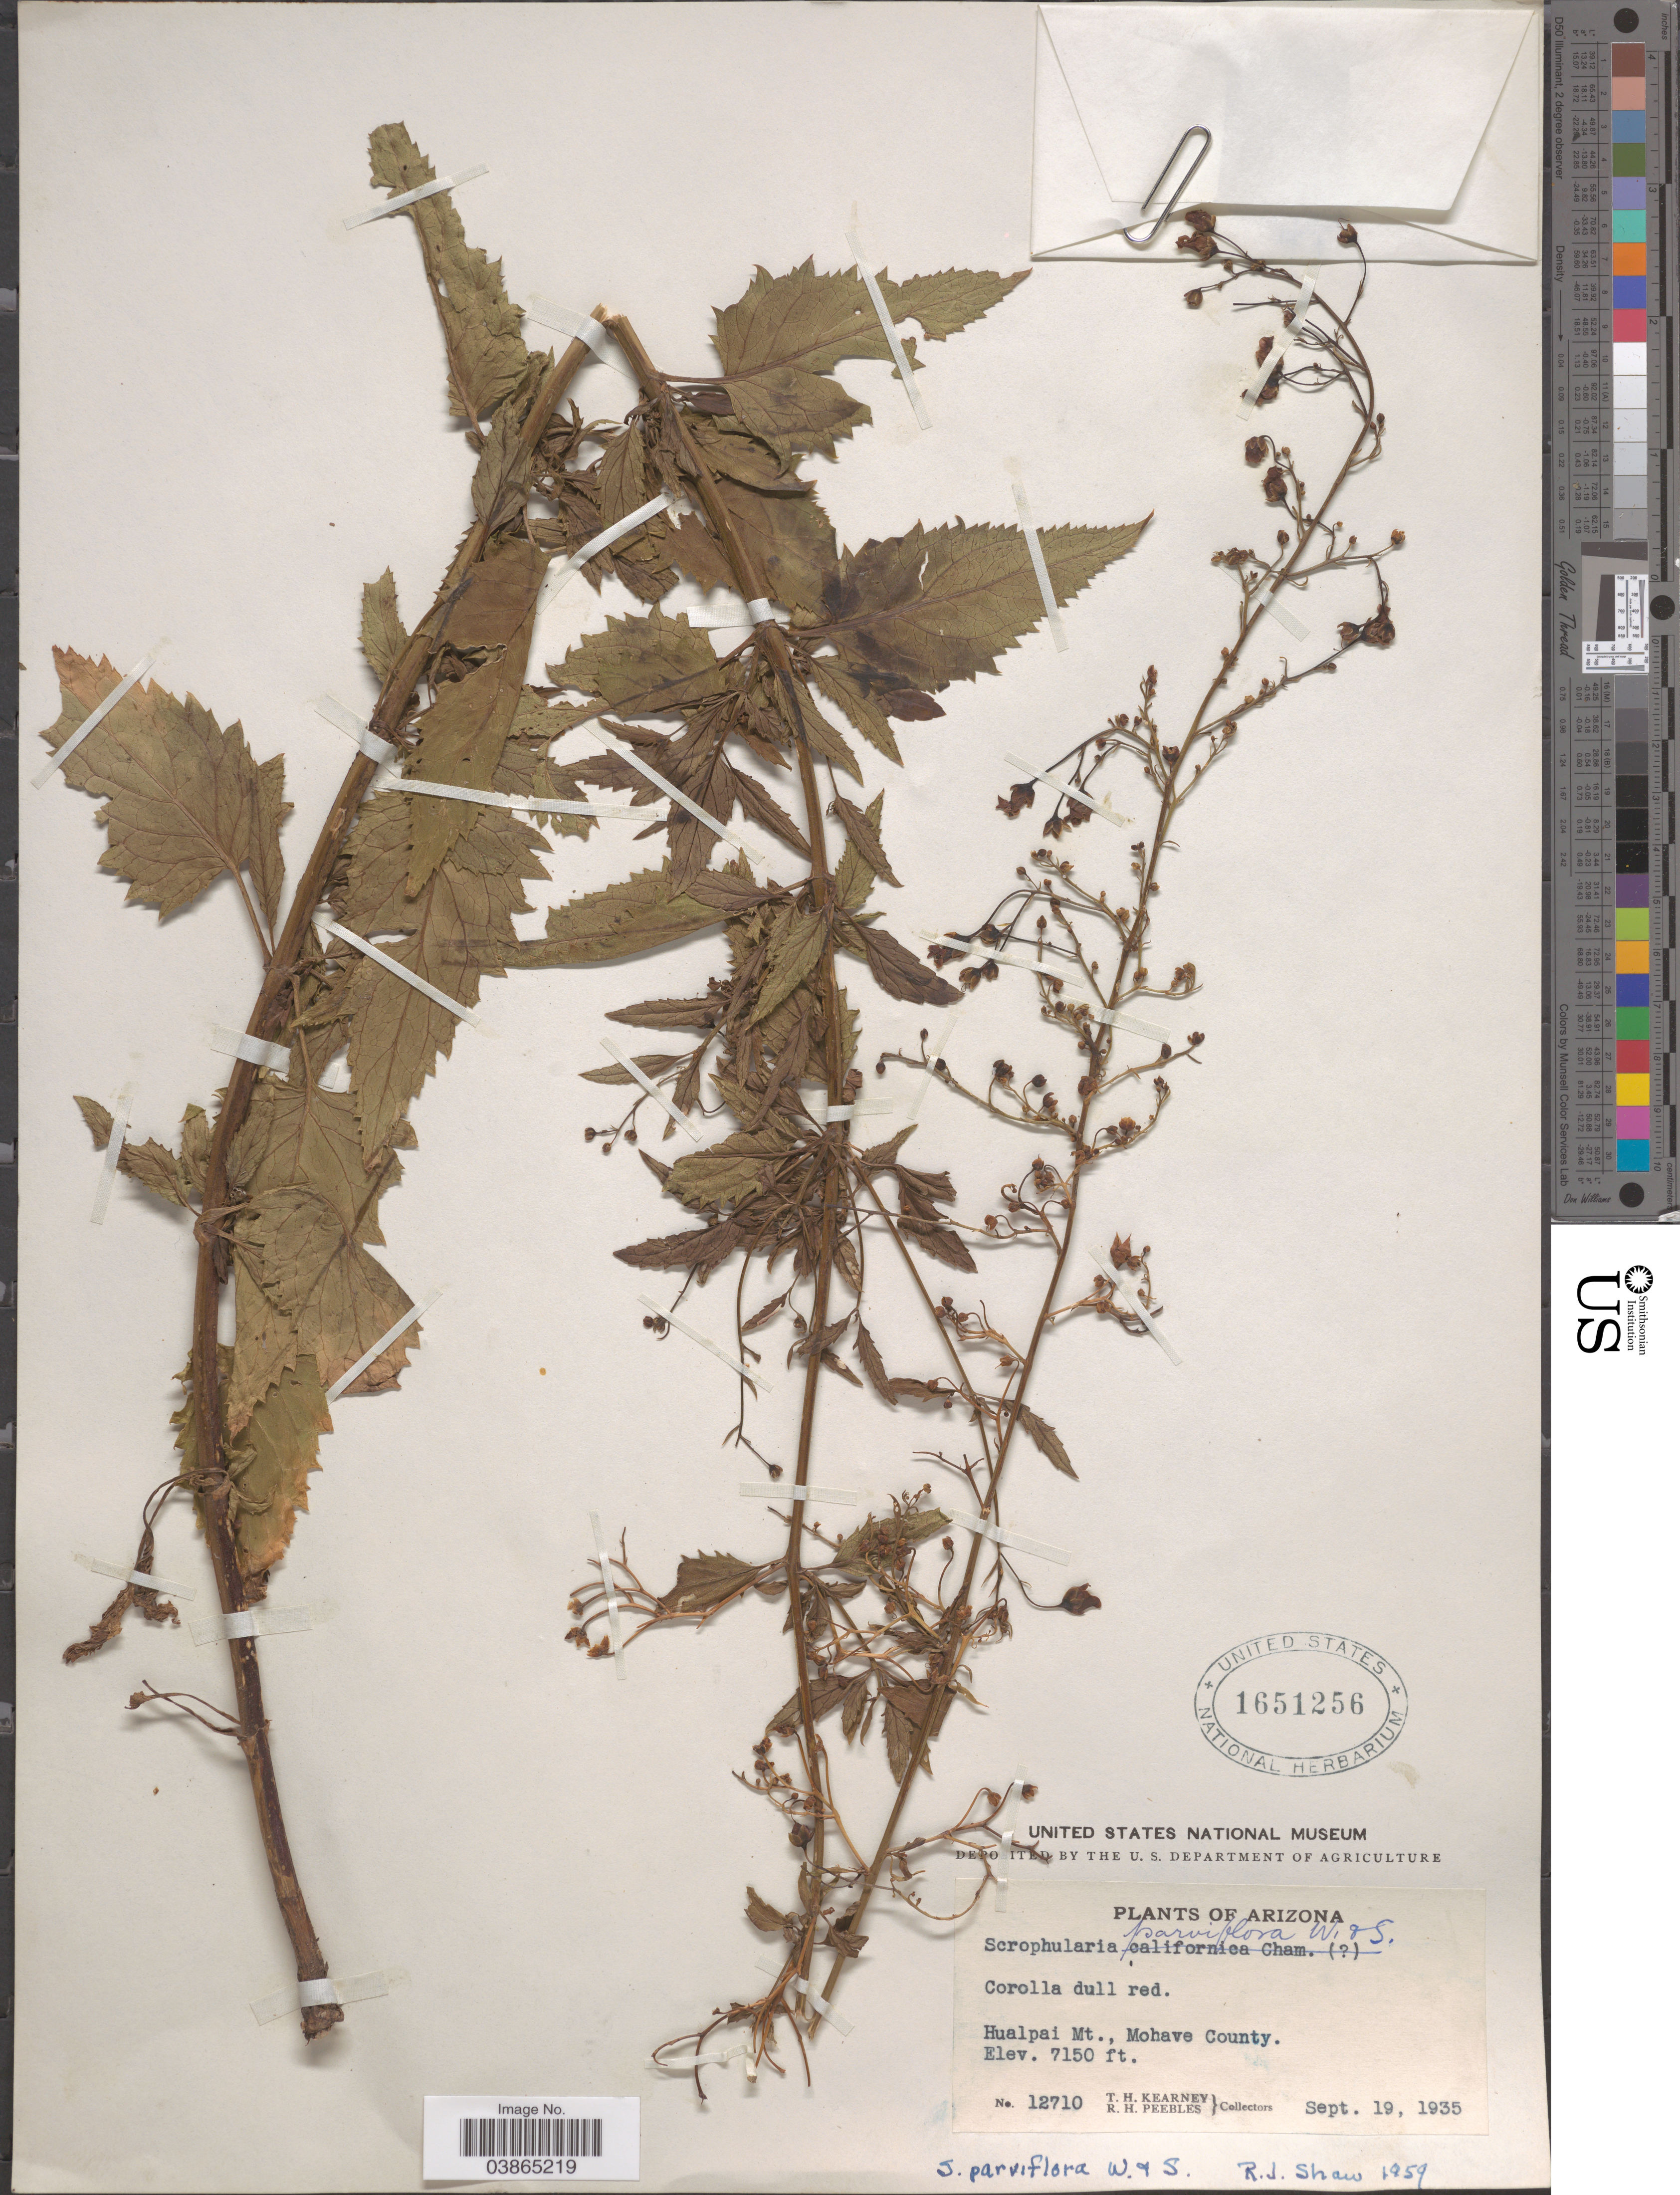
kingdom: Plantae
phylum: Tracheophyta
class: Magnoliopsida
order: Lamiales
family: Scrophulariaceae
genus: Scrophularia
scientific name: Scrophularia parviflora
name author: Wooton & Standl.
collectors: T. H. Kearney & R. H. Peebles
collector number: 12710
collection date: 1935-09-19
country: United States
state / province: Arizona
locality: Hualpai Mt., Mohave County.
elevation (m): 2179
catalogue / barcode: US 1651256